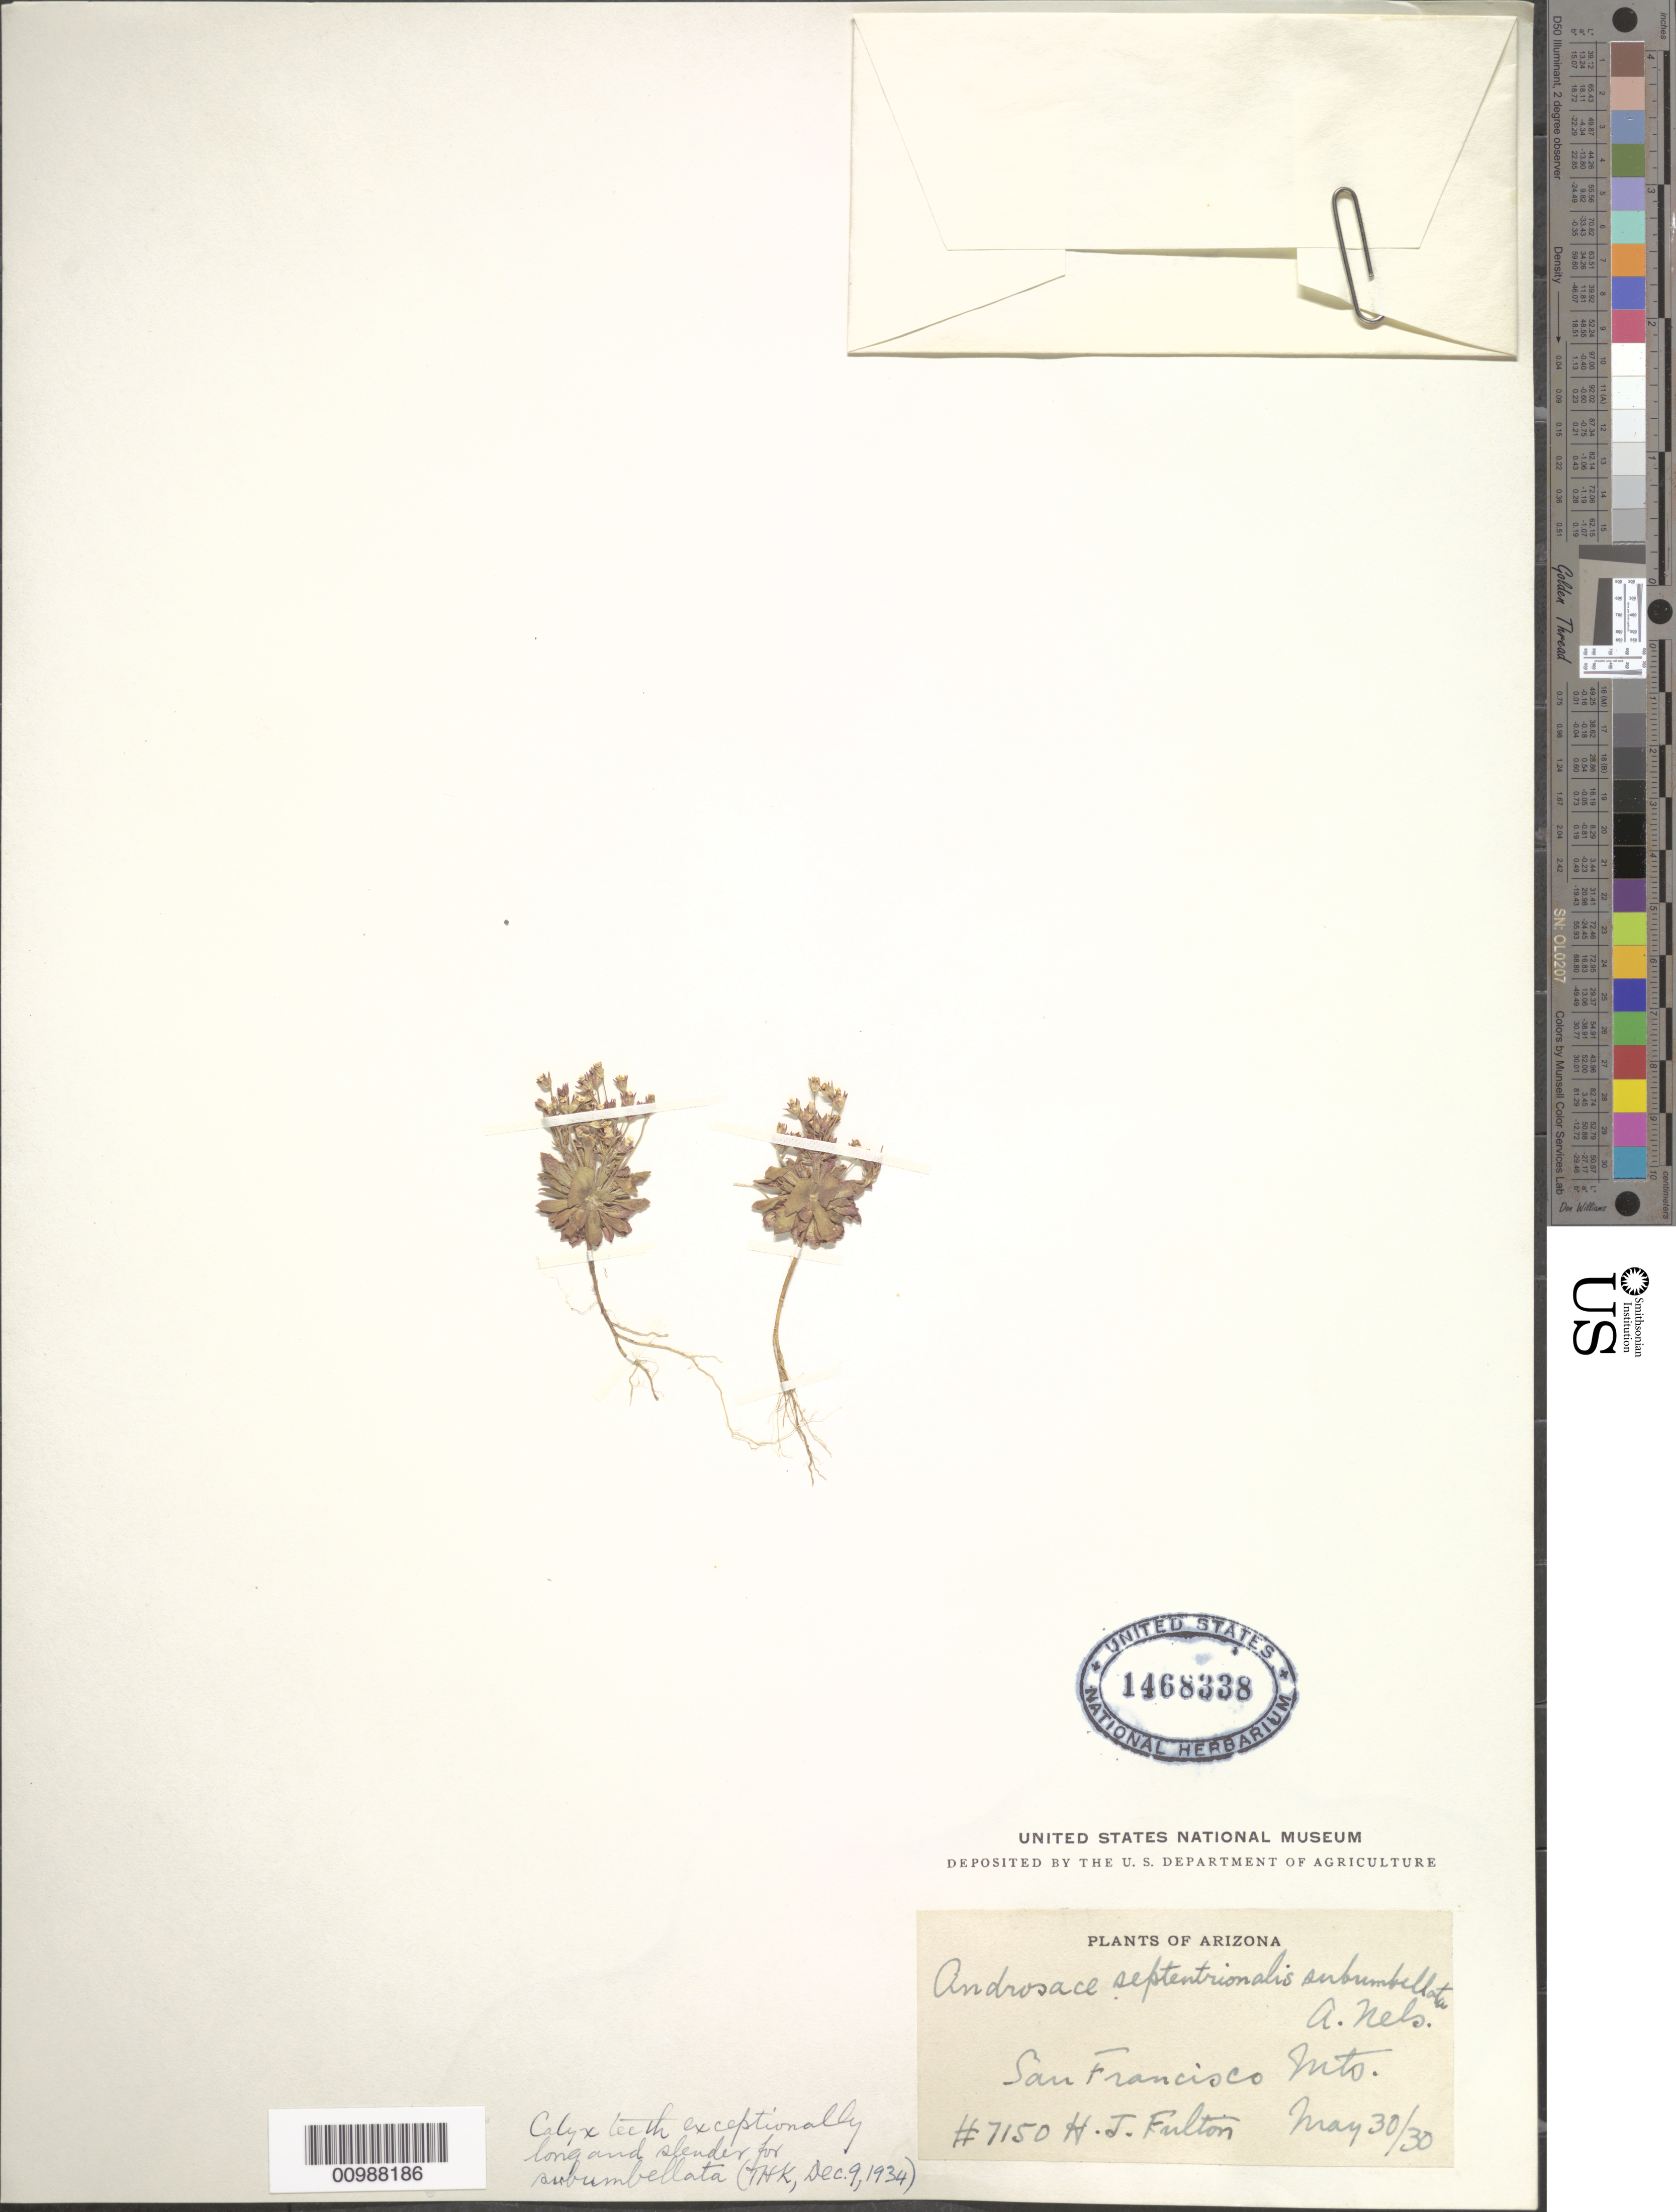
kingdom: Plantae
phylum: Tracheophyta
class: Magnoliopsida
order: Ericales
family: Primulaceae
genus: Androsace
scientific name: Androsace septentrionalis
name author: L.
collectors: H. Fulton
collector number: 7150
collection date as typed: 30 May 1930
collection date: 1930-05-30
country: United States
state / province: Arizona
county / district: Coconino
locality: San Francisco Mountains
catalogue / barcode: US 1468338